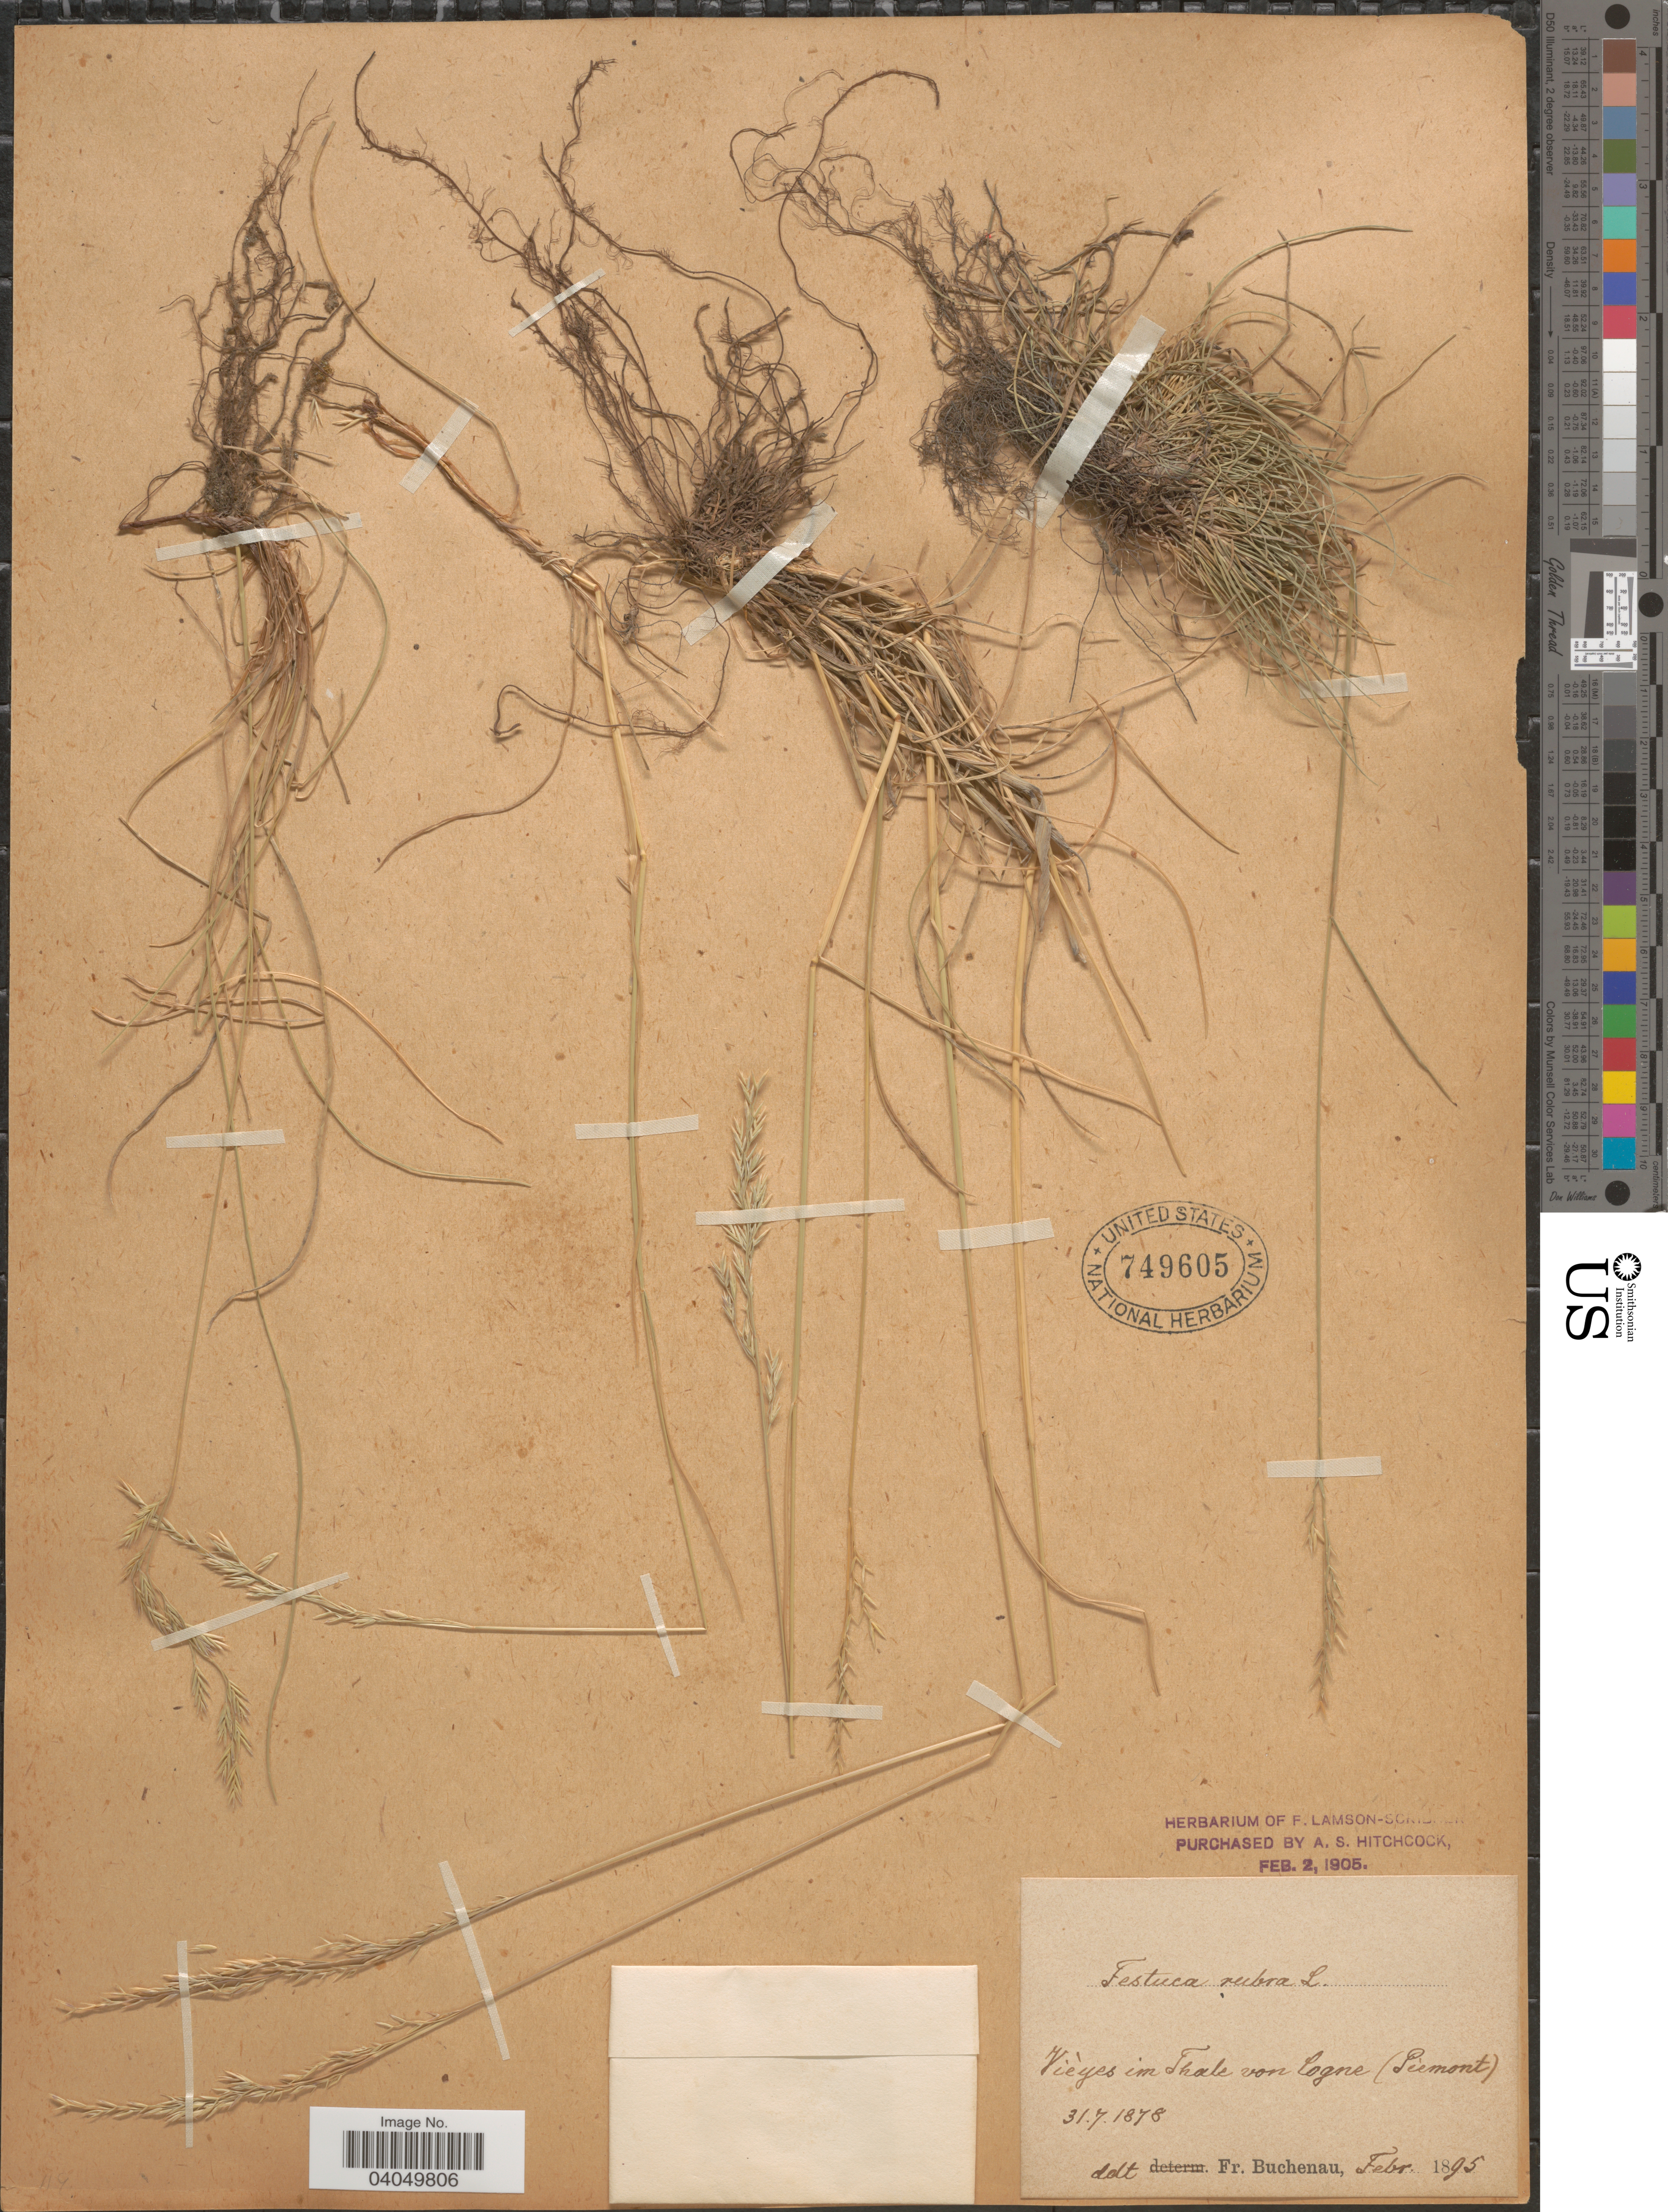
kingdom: Plantae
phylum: Tracheophyta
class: Liliopsida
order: Poales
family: Poaceae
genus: Festuca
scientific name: Festuca rubra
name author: L.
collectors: F. Buchenau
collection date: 1878-07-31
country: Italy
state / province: Piedmont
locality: Vièyes im Thale von logne (Piemont).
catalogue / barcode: US 749605